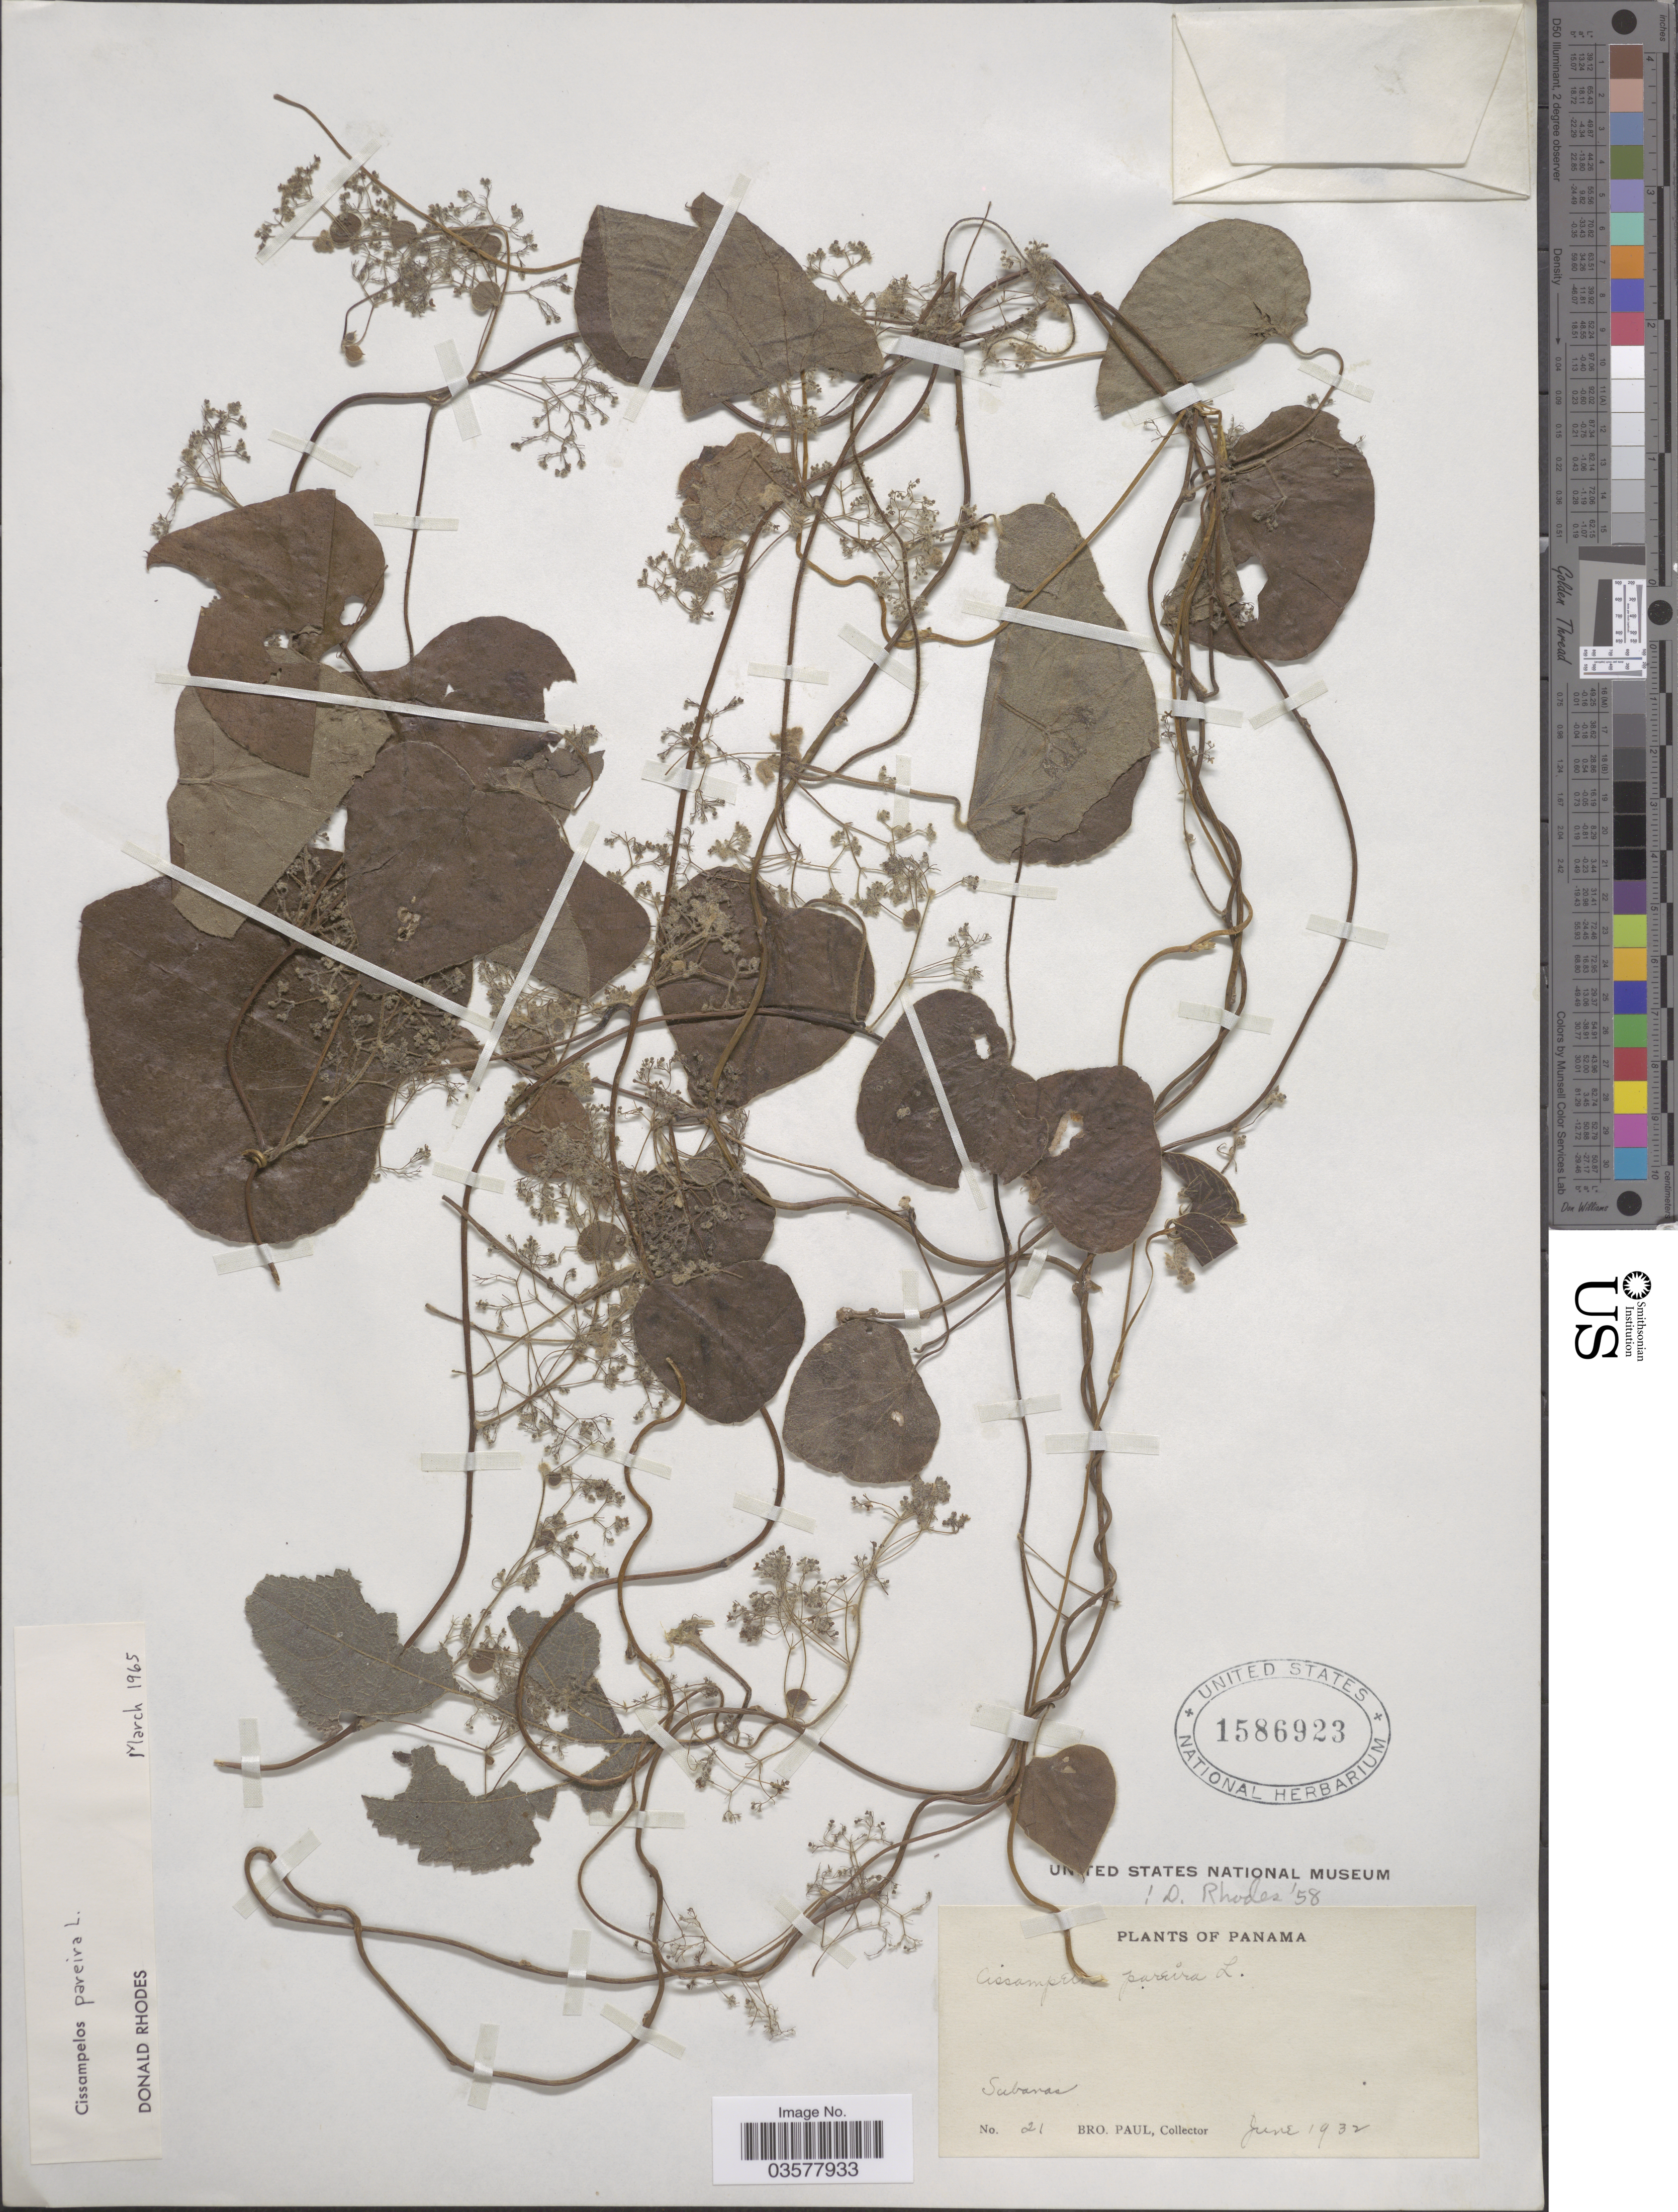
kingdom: Plantae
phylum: Tracheophyta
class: Magnoliopsida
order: Ranunculales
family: Menispermaceae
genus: Cissampelos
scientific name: Cissampelos pareira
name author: L.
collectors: B. Paul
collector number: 21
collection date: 1932-06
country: Panama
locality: Sabanas.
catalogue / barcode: US 1586923